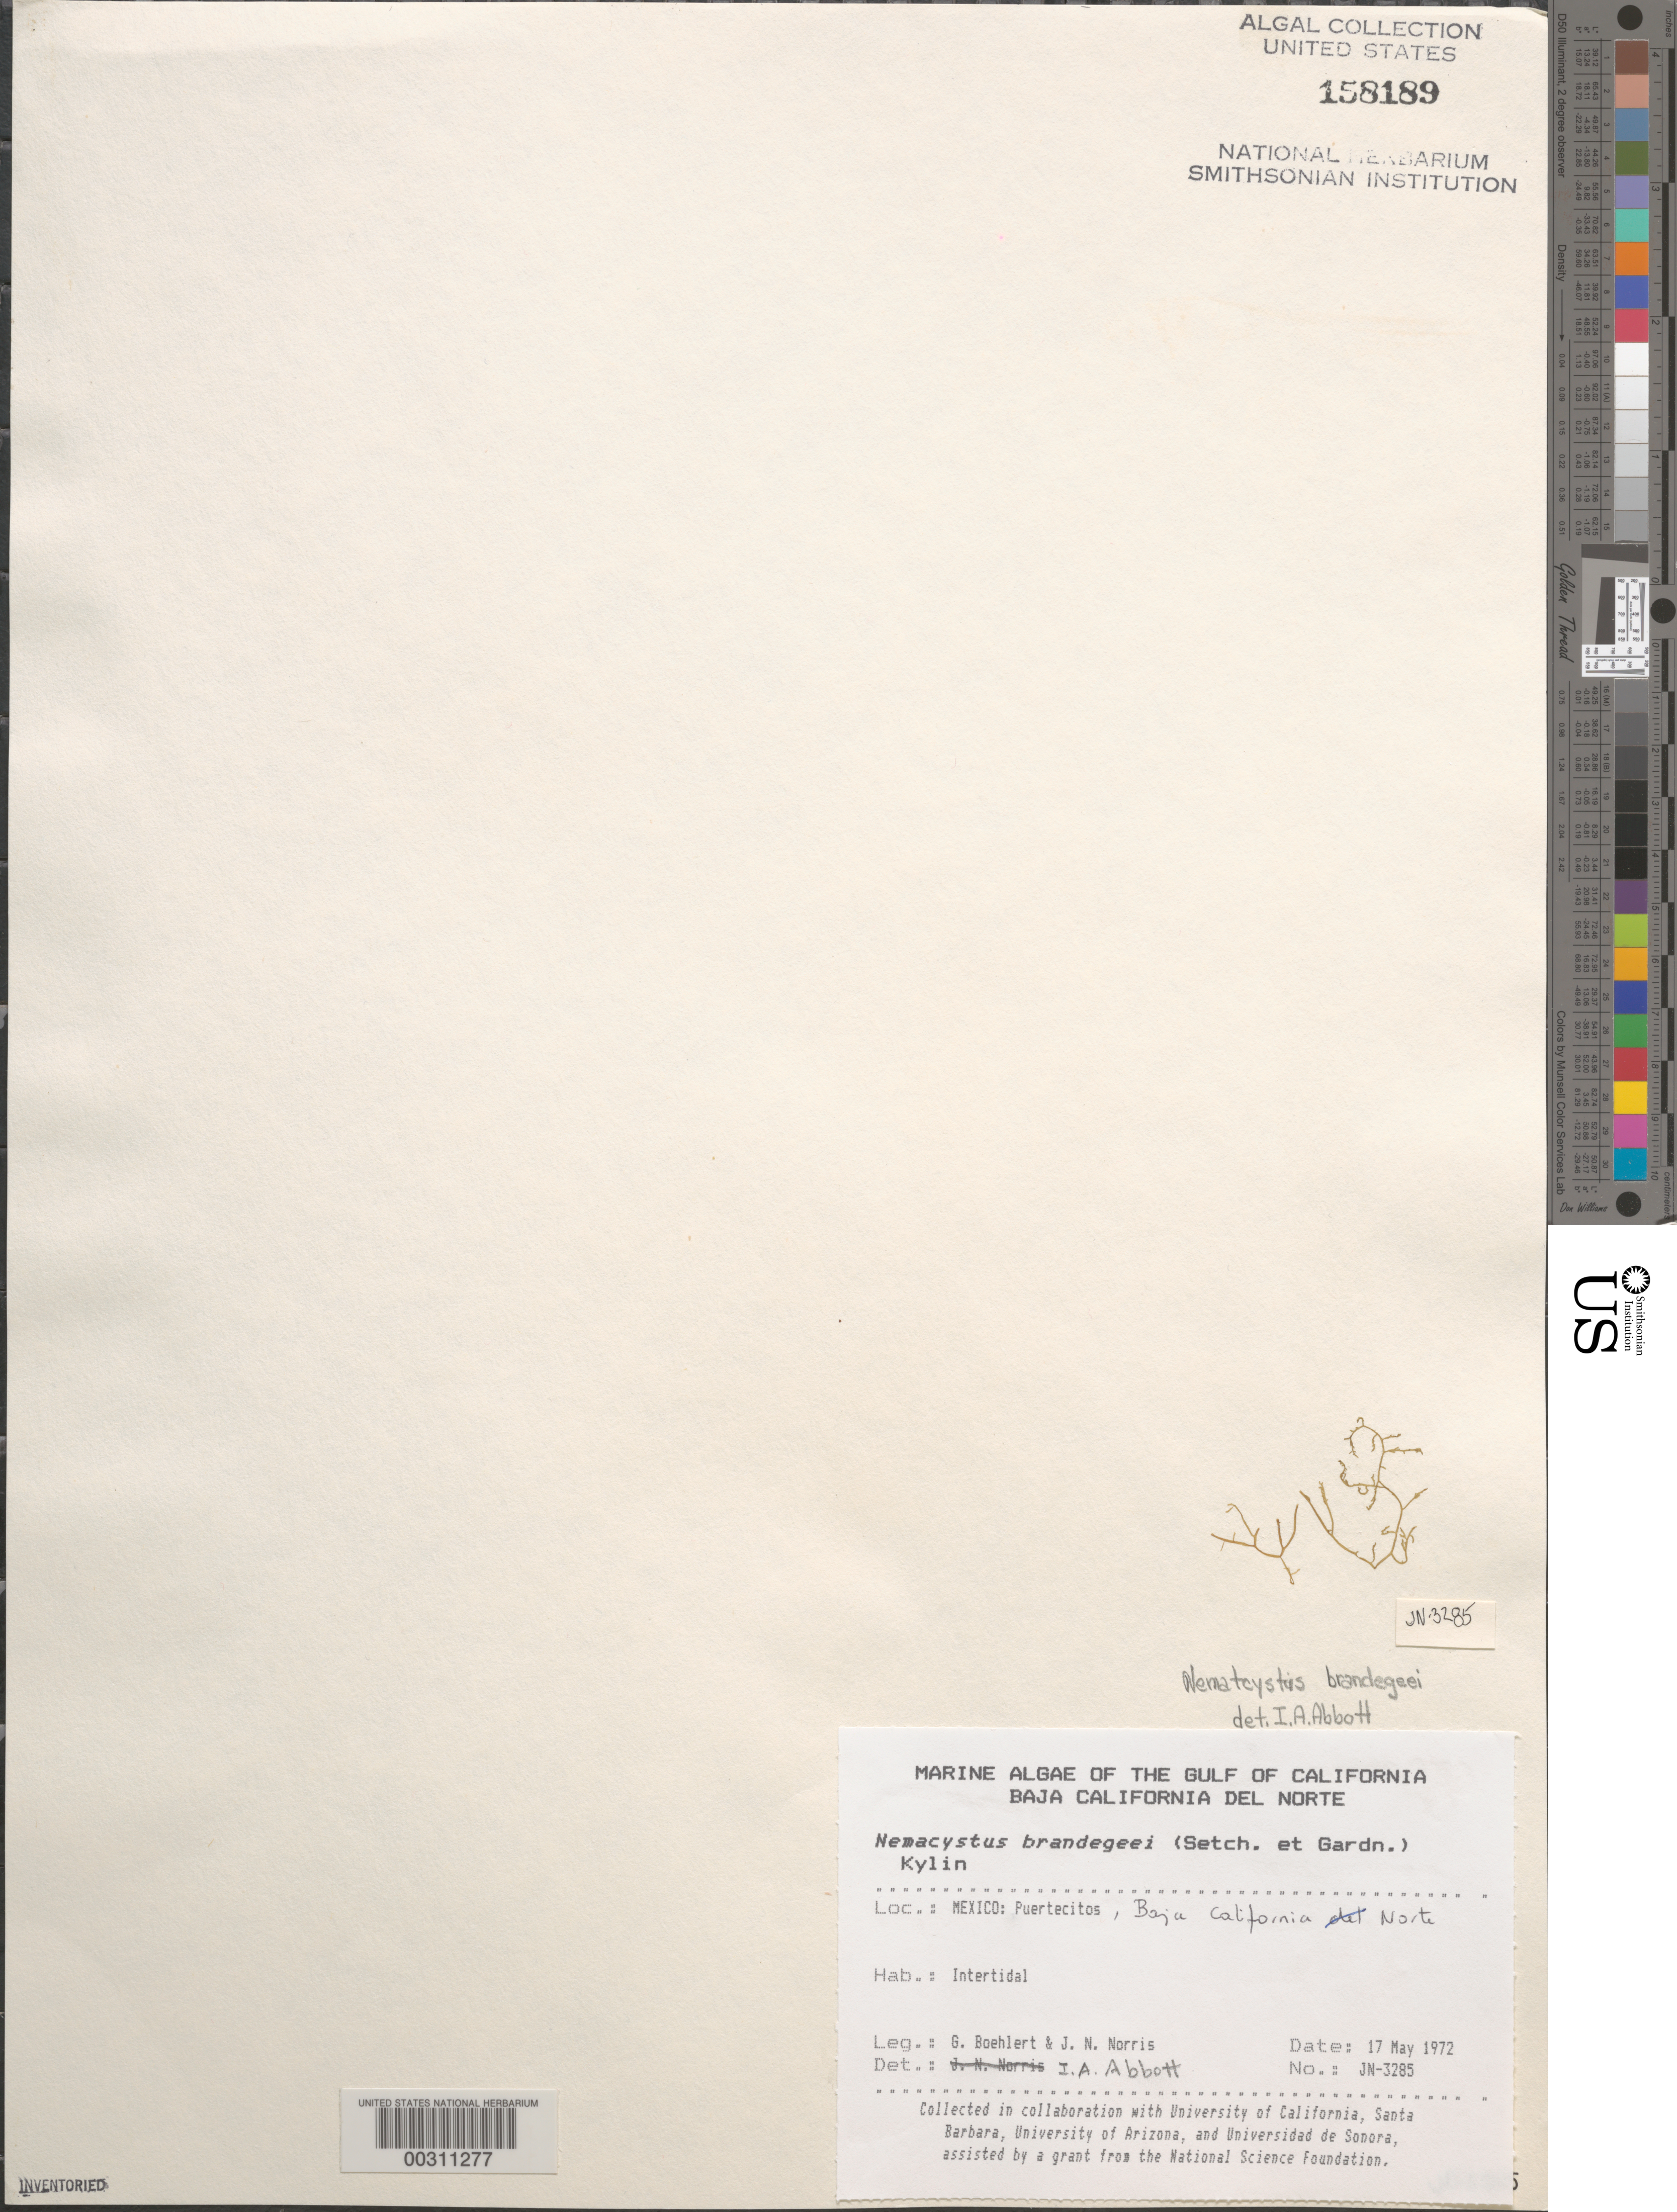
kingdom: Chromista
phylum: Ochrophyta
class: Phaeophyceae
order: Ectocarpales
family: Chordariaceae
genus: Nemacystus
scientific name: Nemacystus brandegeei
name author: (Setch. & N.L. Gardner) Kylin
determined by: Abbott, Isabella A.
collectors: G. Boehlert & J. N. Norris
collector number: JN-3285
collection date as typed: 17 May 1972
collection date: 1972-05-17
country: Mexico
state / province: Baja California Norte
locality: Puertecitos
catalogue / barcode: US 158189